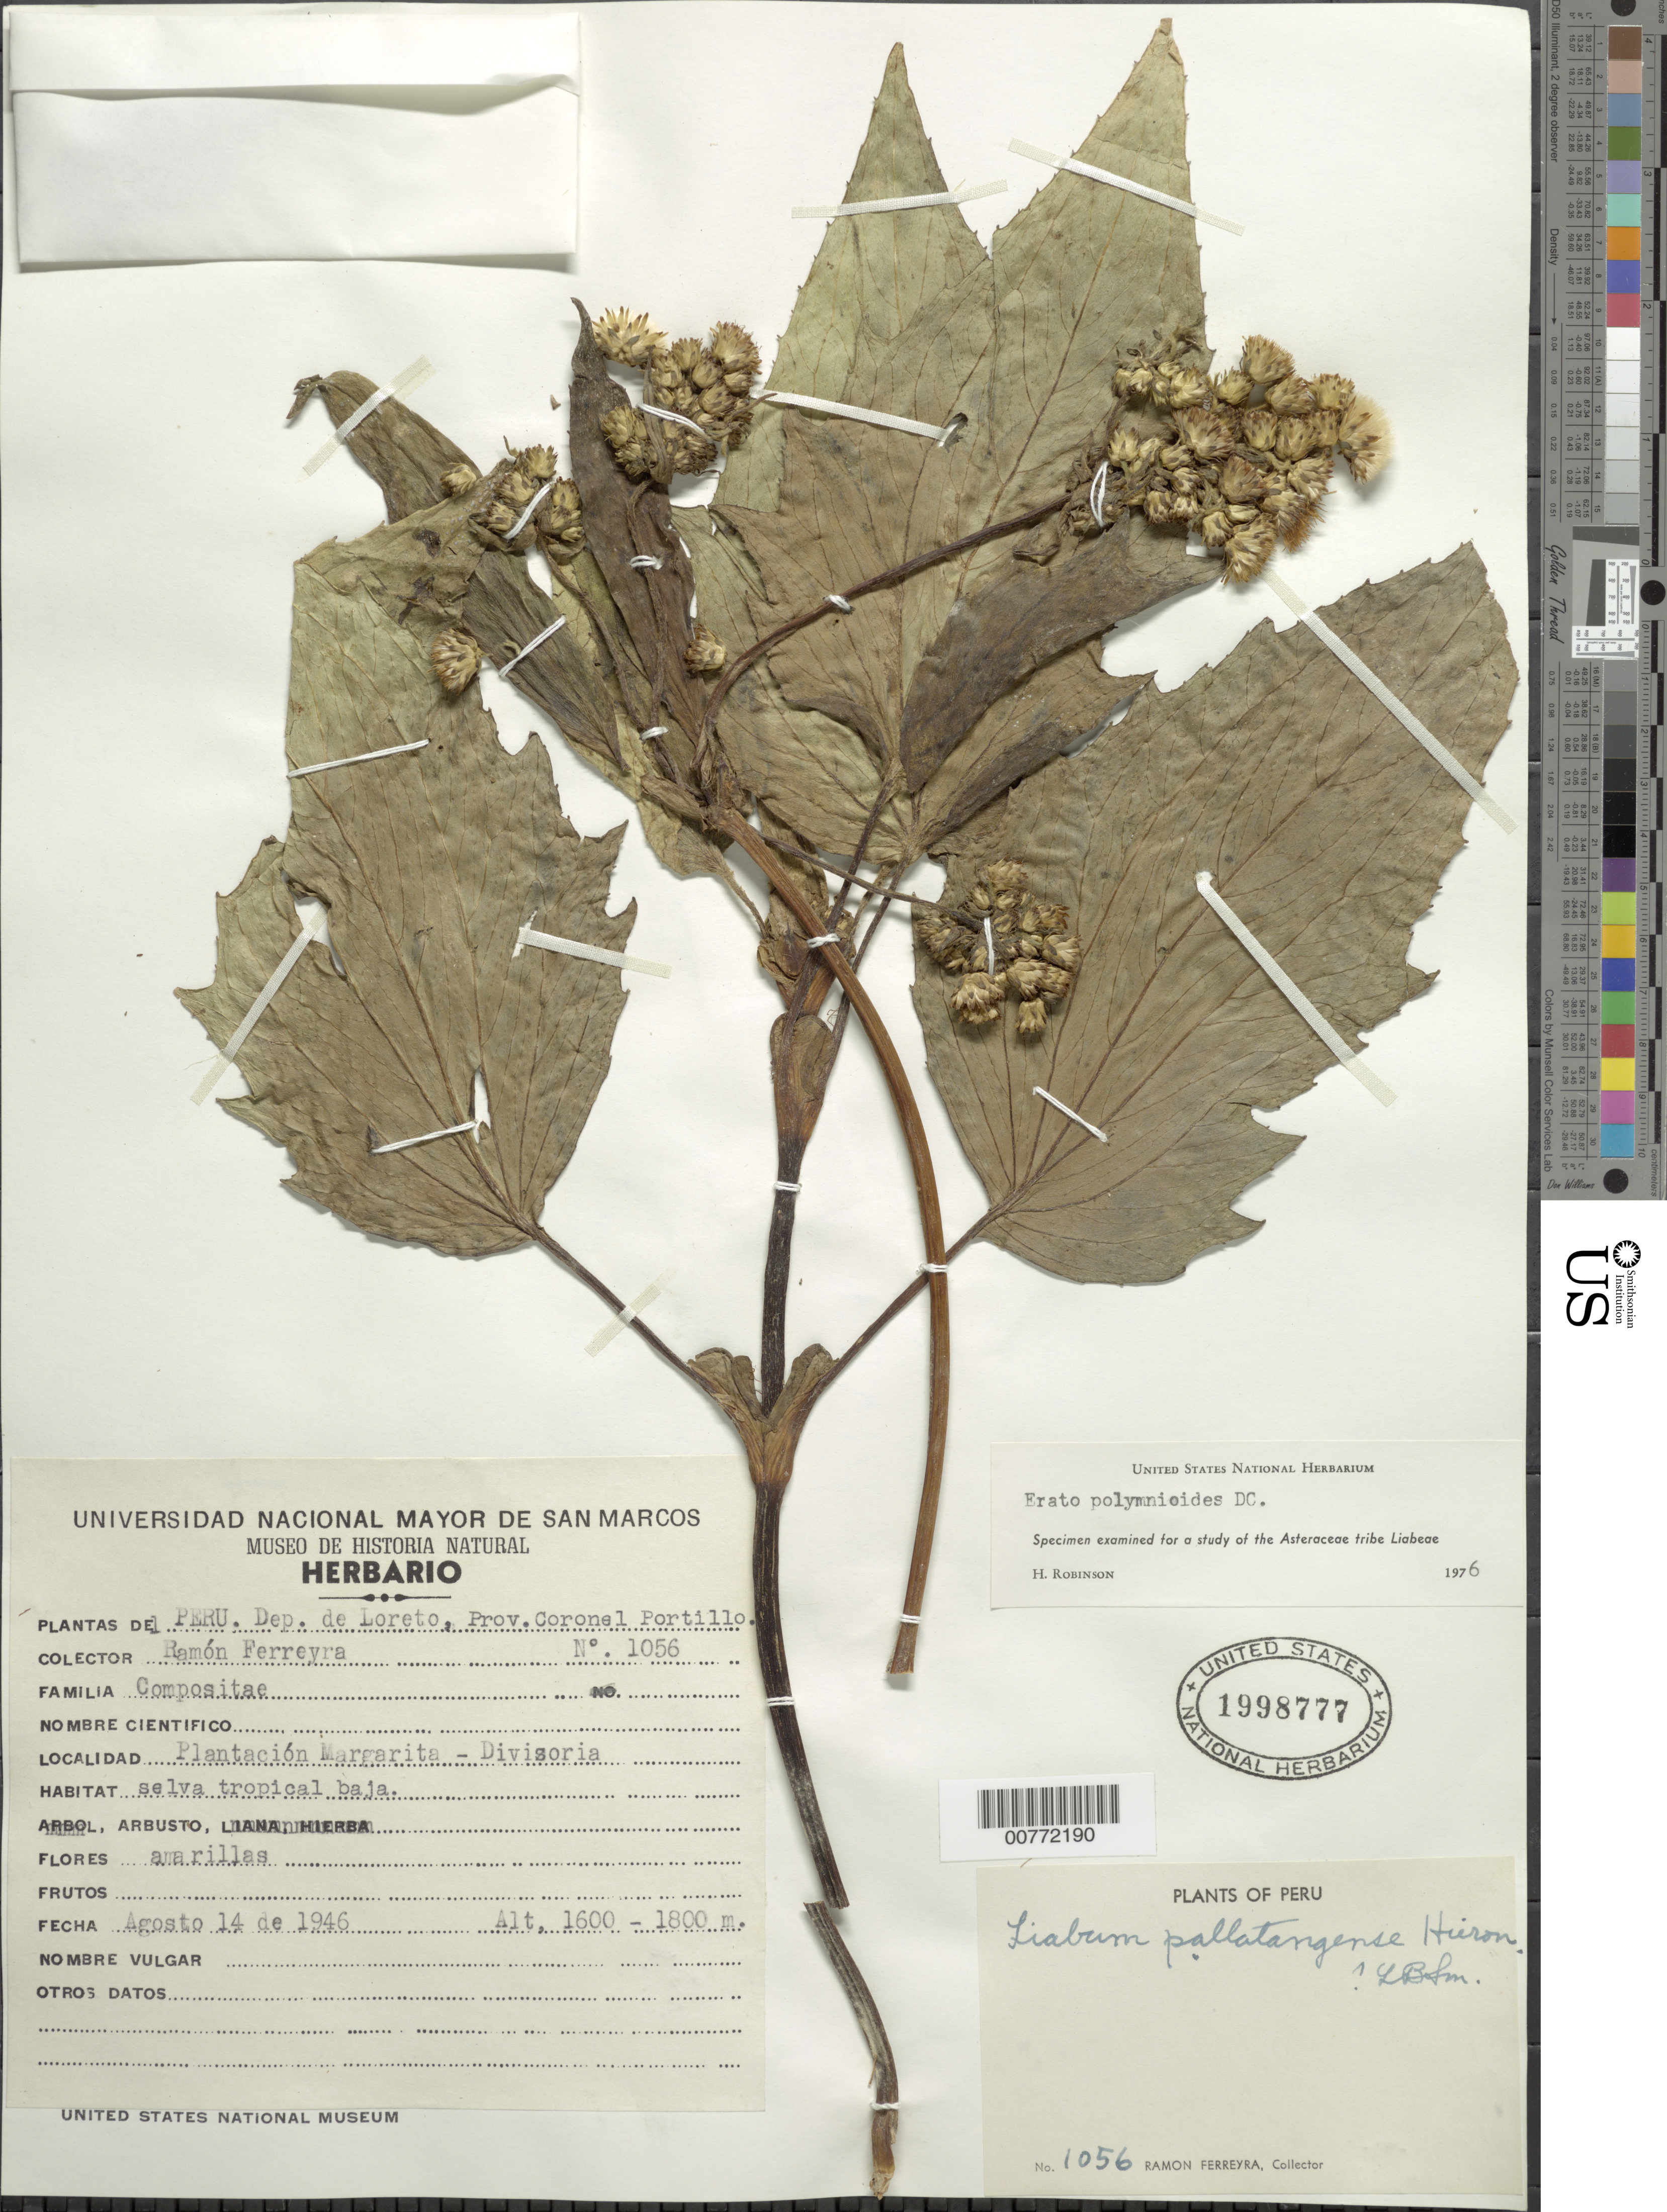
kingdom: Plantae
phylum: Tracheophyta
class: Magnoliopsida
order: Asterales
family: Asteraceae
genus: Erato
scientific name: Erato polymnioides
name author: DC.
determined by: Robinson, Harold E., (US)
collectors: R. A. Ferreyra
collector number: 1056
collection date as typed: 14 August 1946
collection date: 1946-08-14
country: Peru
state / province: Ucayali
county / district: Coronel Portillo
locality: Plantación Margarita-Divisoria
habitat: Selva tropical baja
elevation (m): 1600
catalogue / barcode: US 1998777